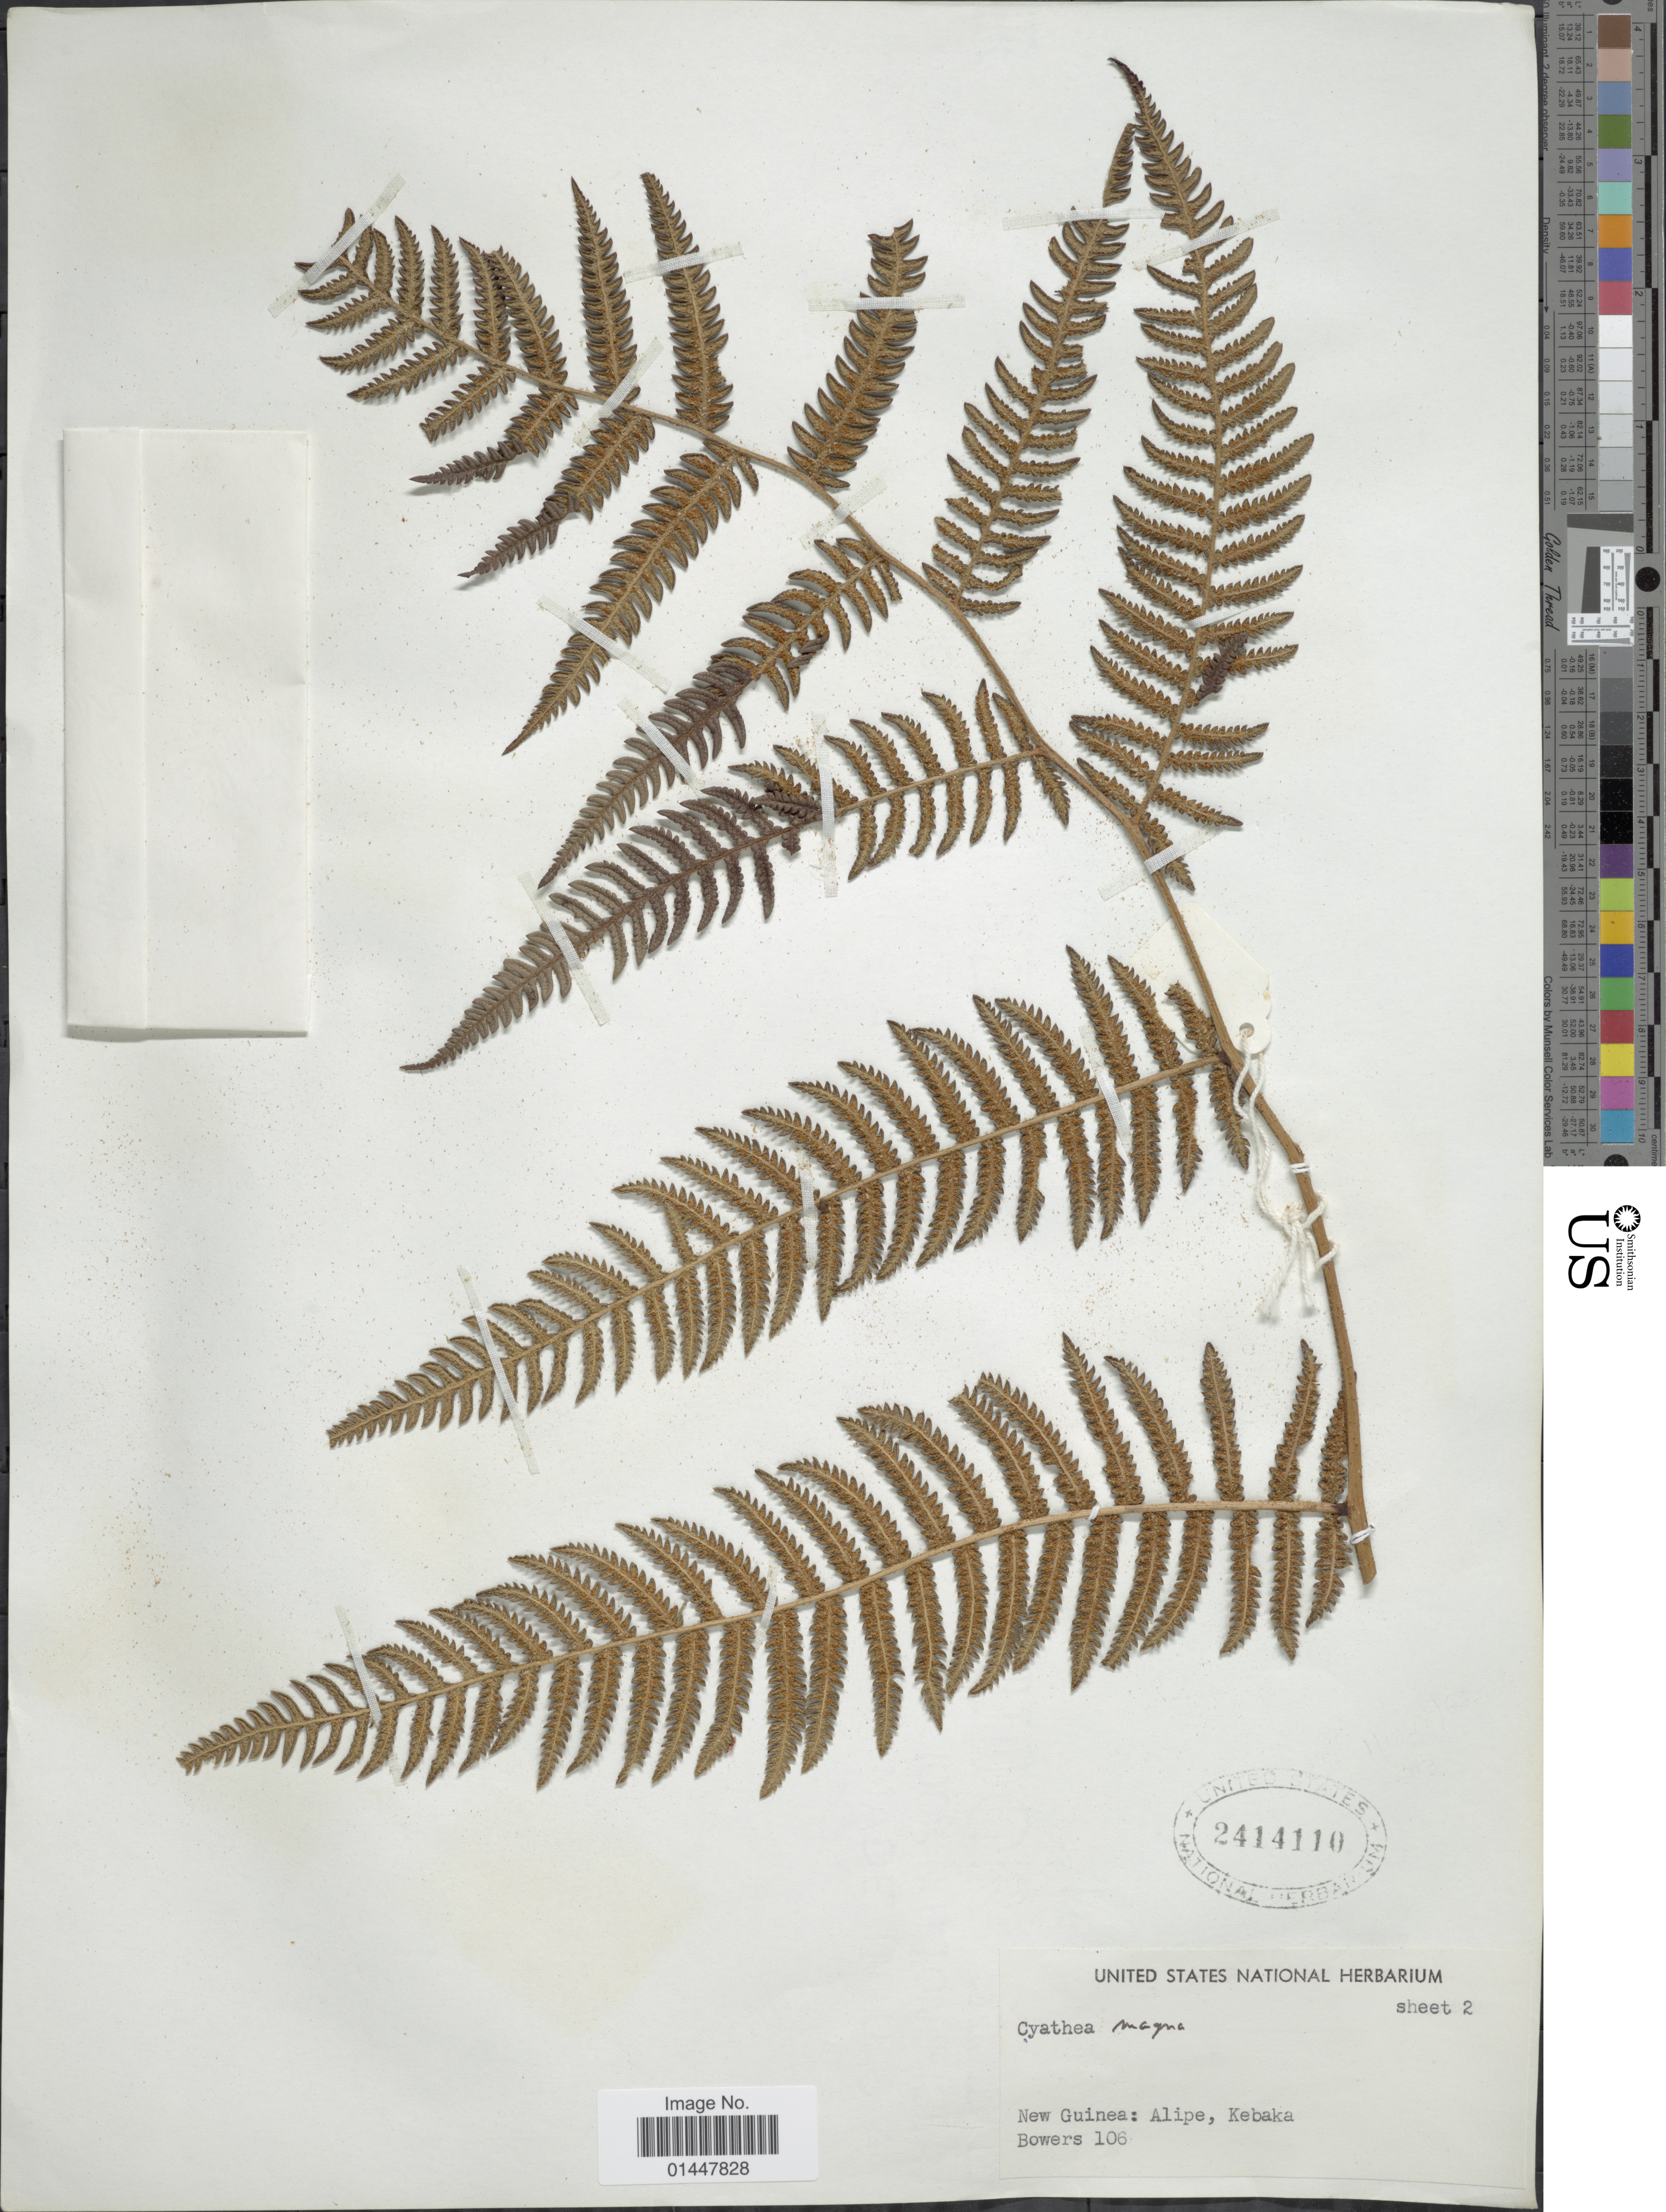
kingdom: Plantae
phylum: Tracheophyta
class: Polypodiopsida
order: Cyatheales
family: Cyatheaceae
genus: Sphaeropteris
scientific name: Sphaeropteris magna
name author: (Copel.) R.M. Tryon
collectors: -. Bowers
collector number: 106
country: Papua New Guinea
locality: New Guinea, Alipe, Kebaka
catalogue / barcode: US 2414110